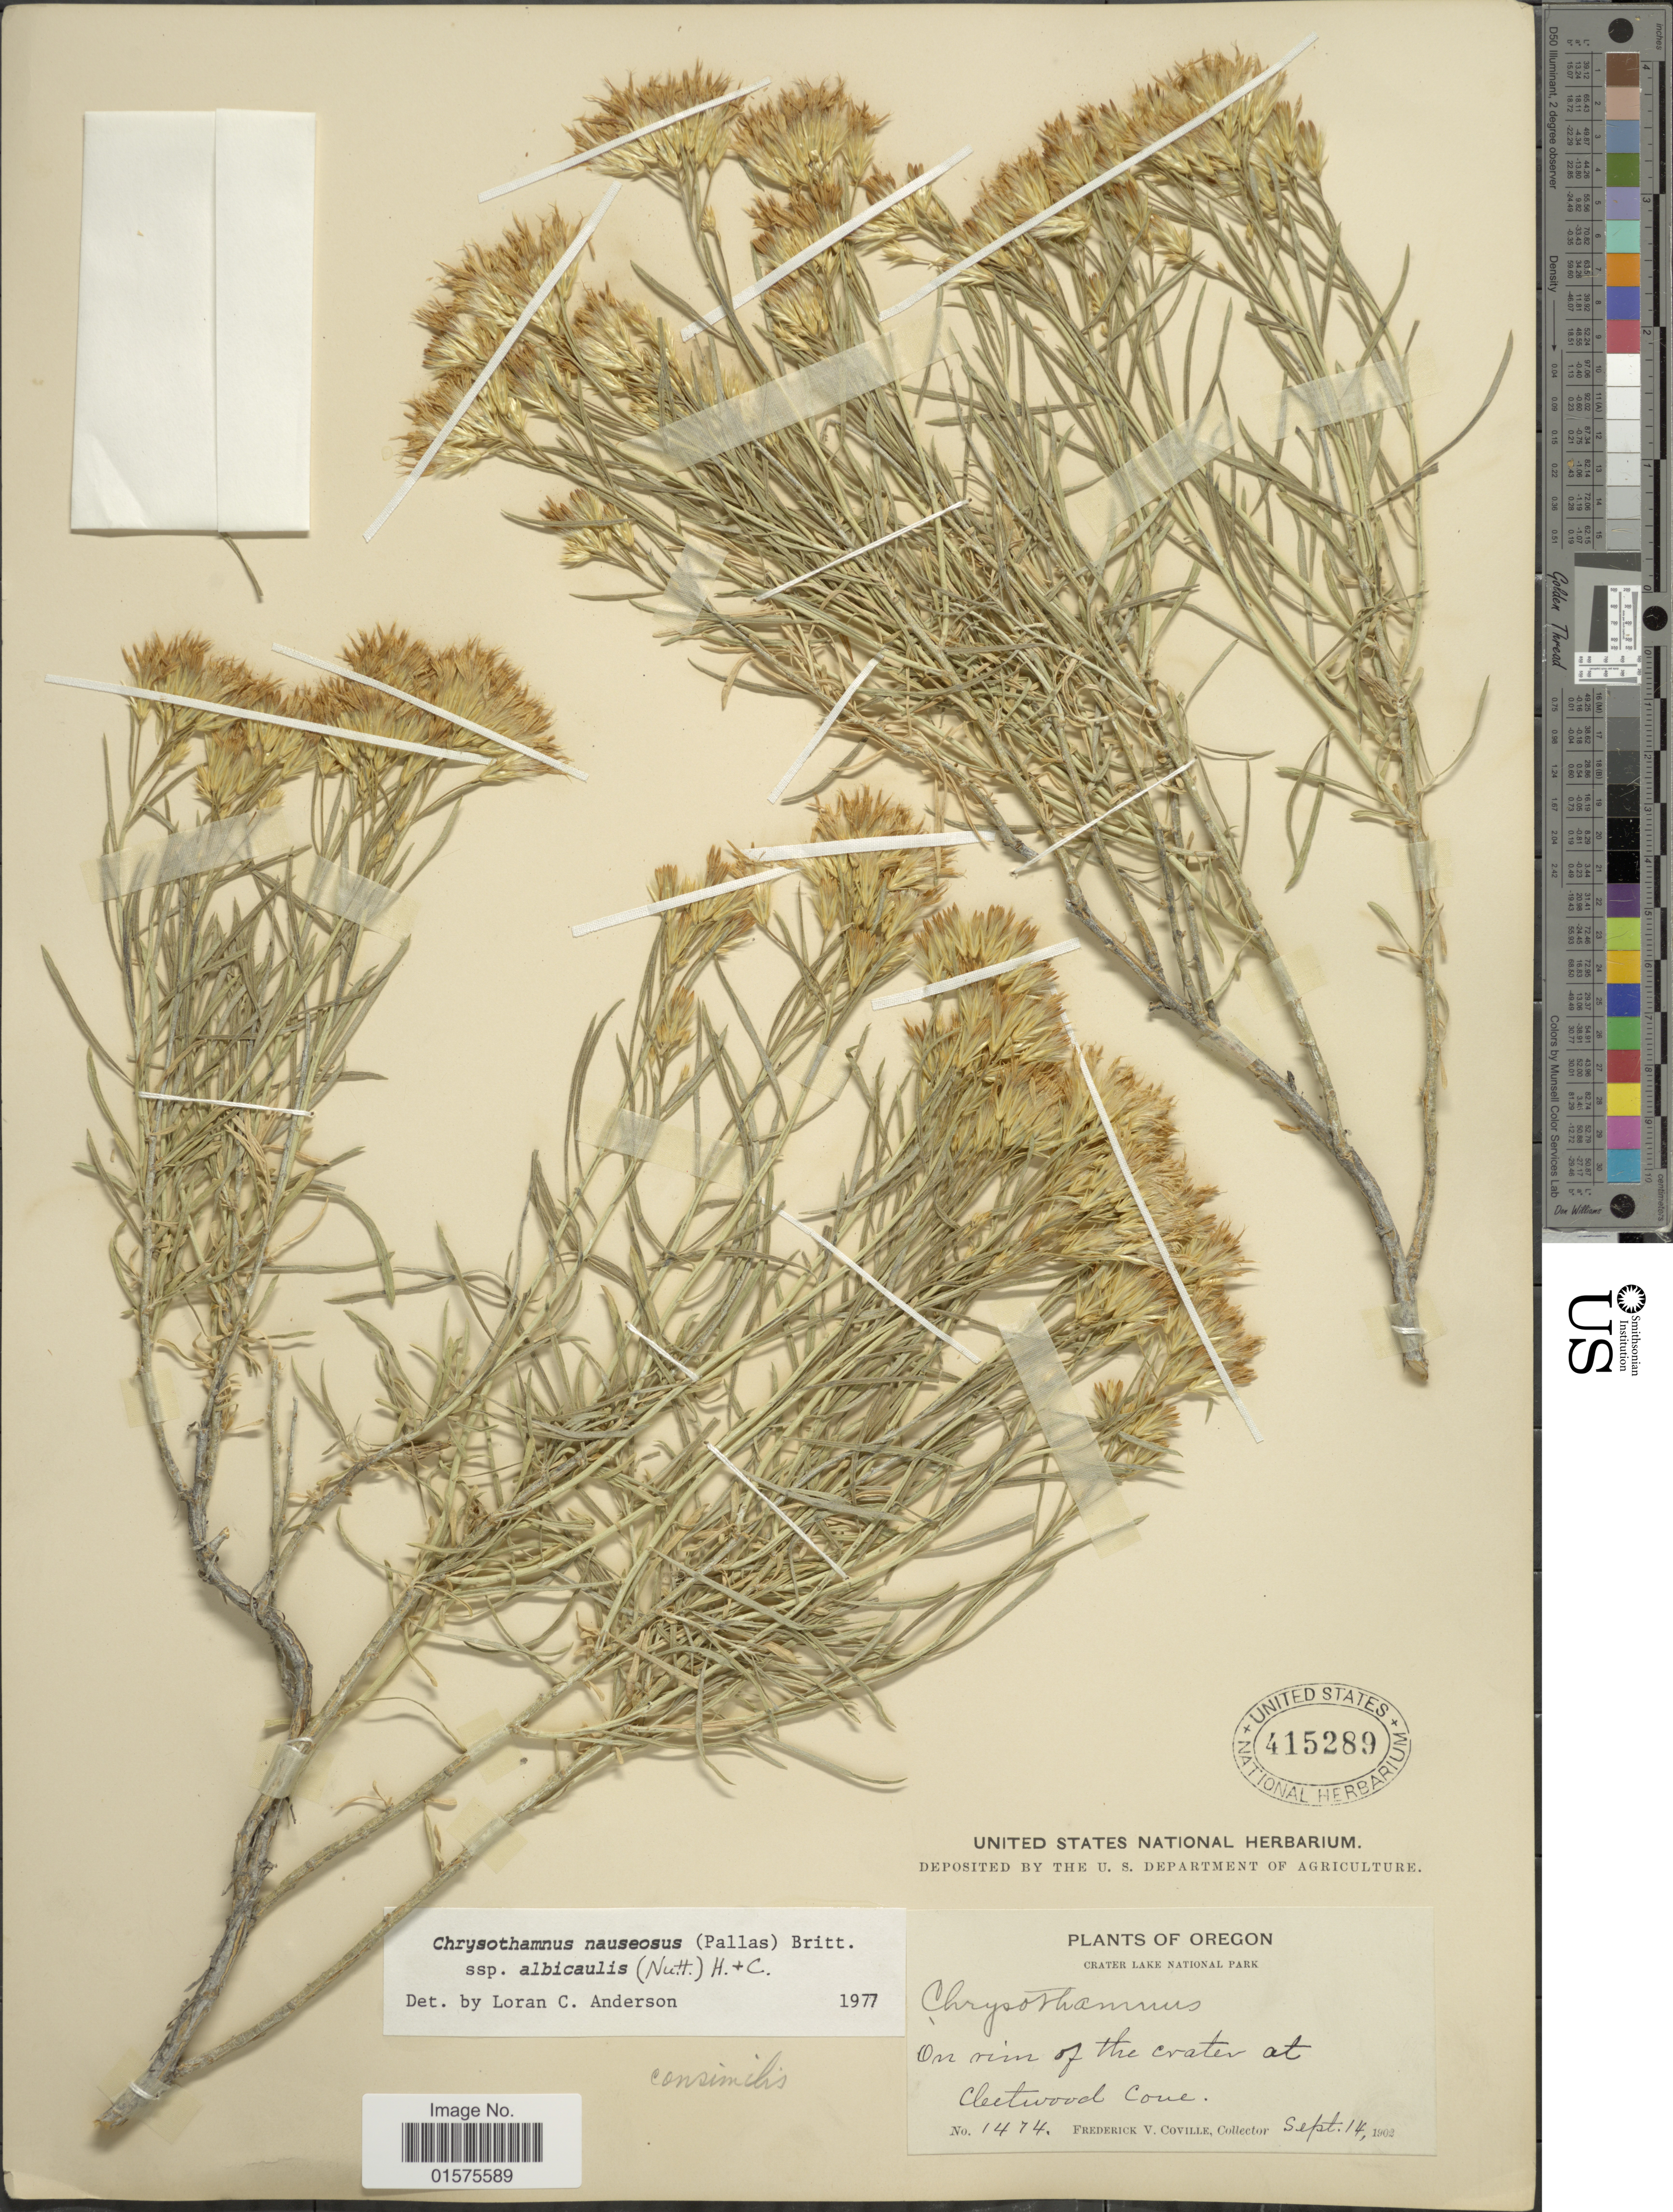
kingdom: Plantae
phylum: Tracheophyta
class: Magnoliopsida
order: Asterales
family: Asteraceae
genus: Ericameria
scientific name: Ericameria nauseosa var. speciosa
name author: (Nutt.) G.L. Nesom & G.I. Baird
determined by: Urbatsch, Lowell E., Curator (LSU), Louisiana State University (UNITED STATES)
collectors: F. V. Coville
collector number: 1474*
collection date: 1902-09-14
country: United States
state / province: Oregon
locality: Crater Lake National Park. On rim of the crater at Cleetwood Cove.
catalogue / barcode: US 415289